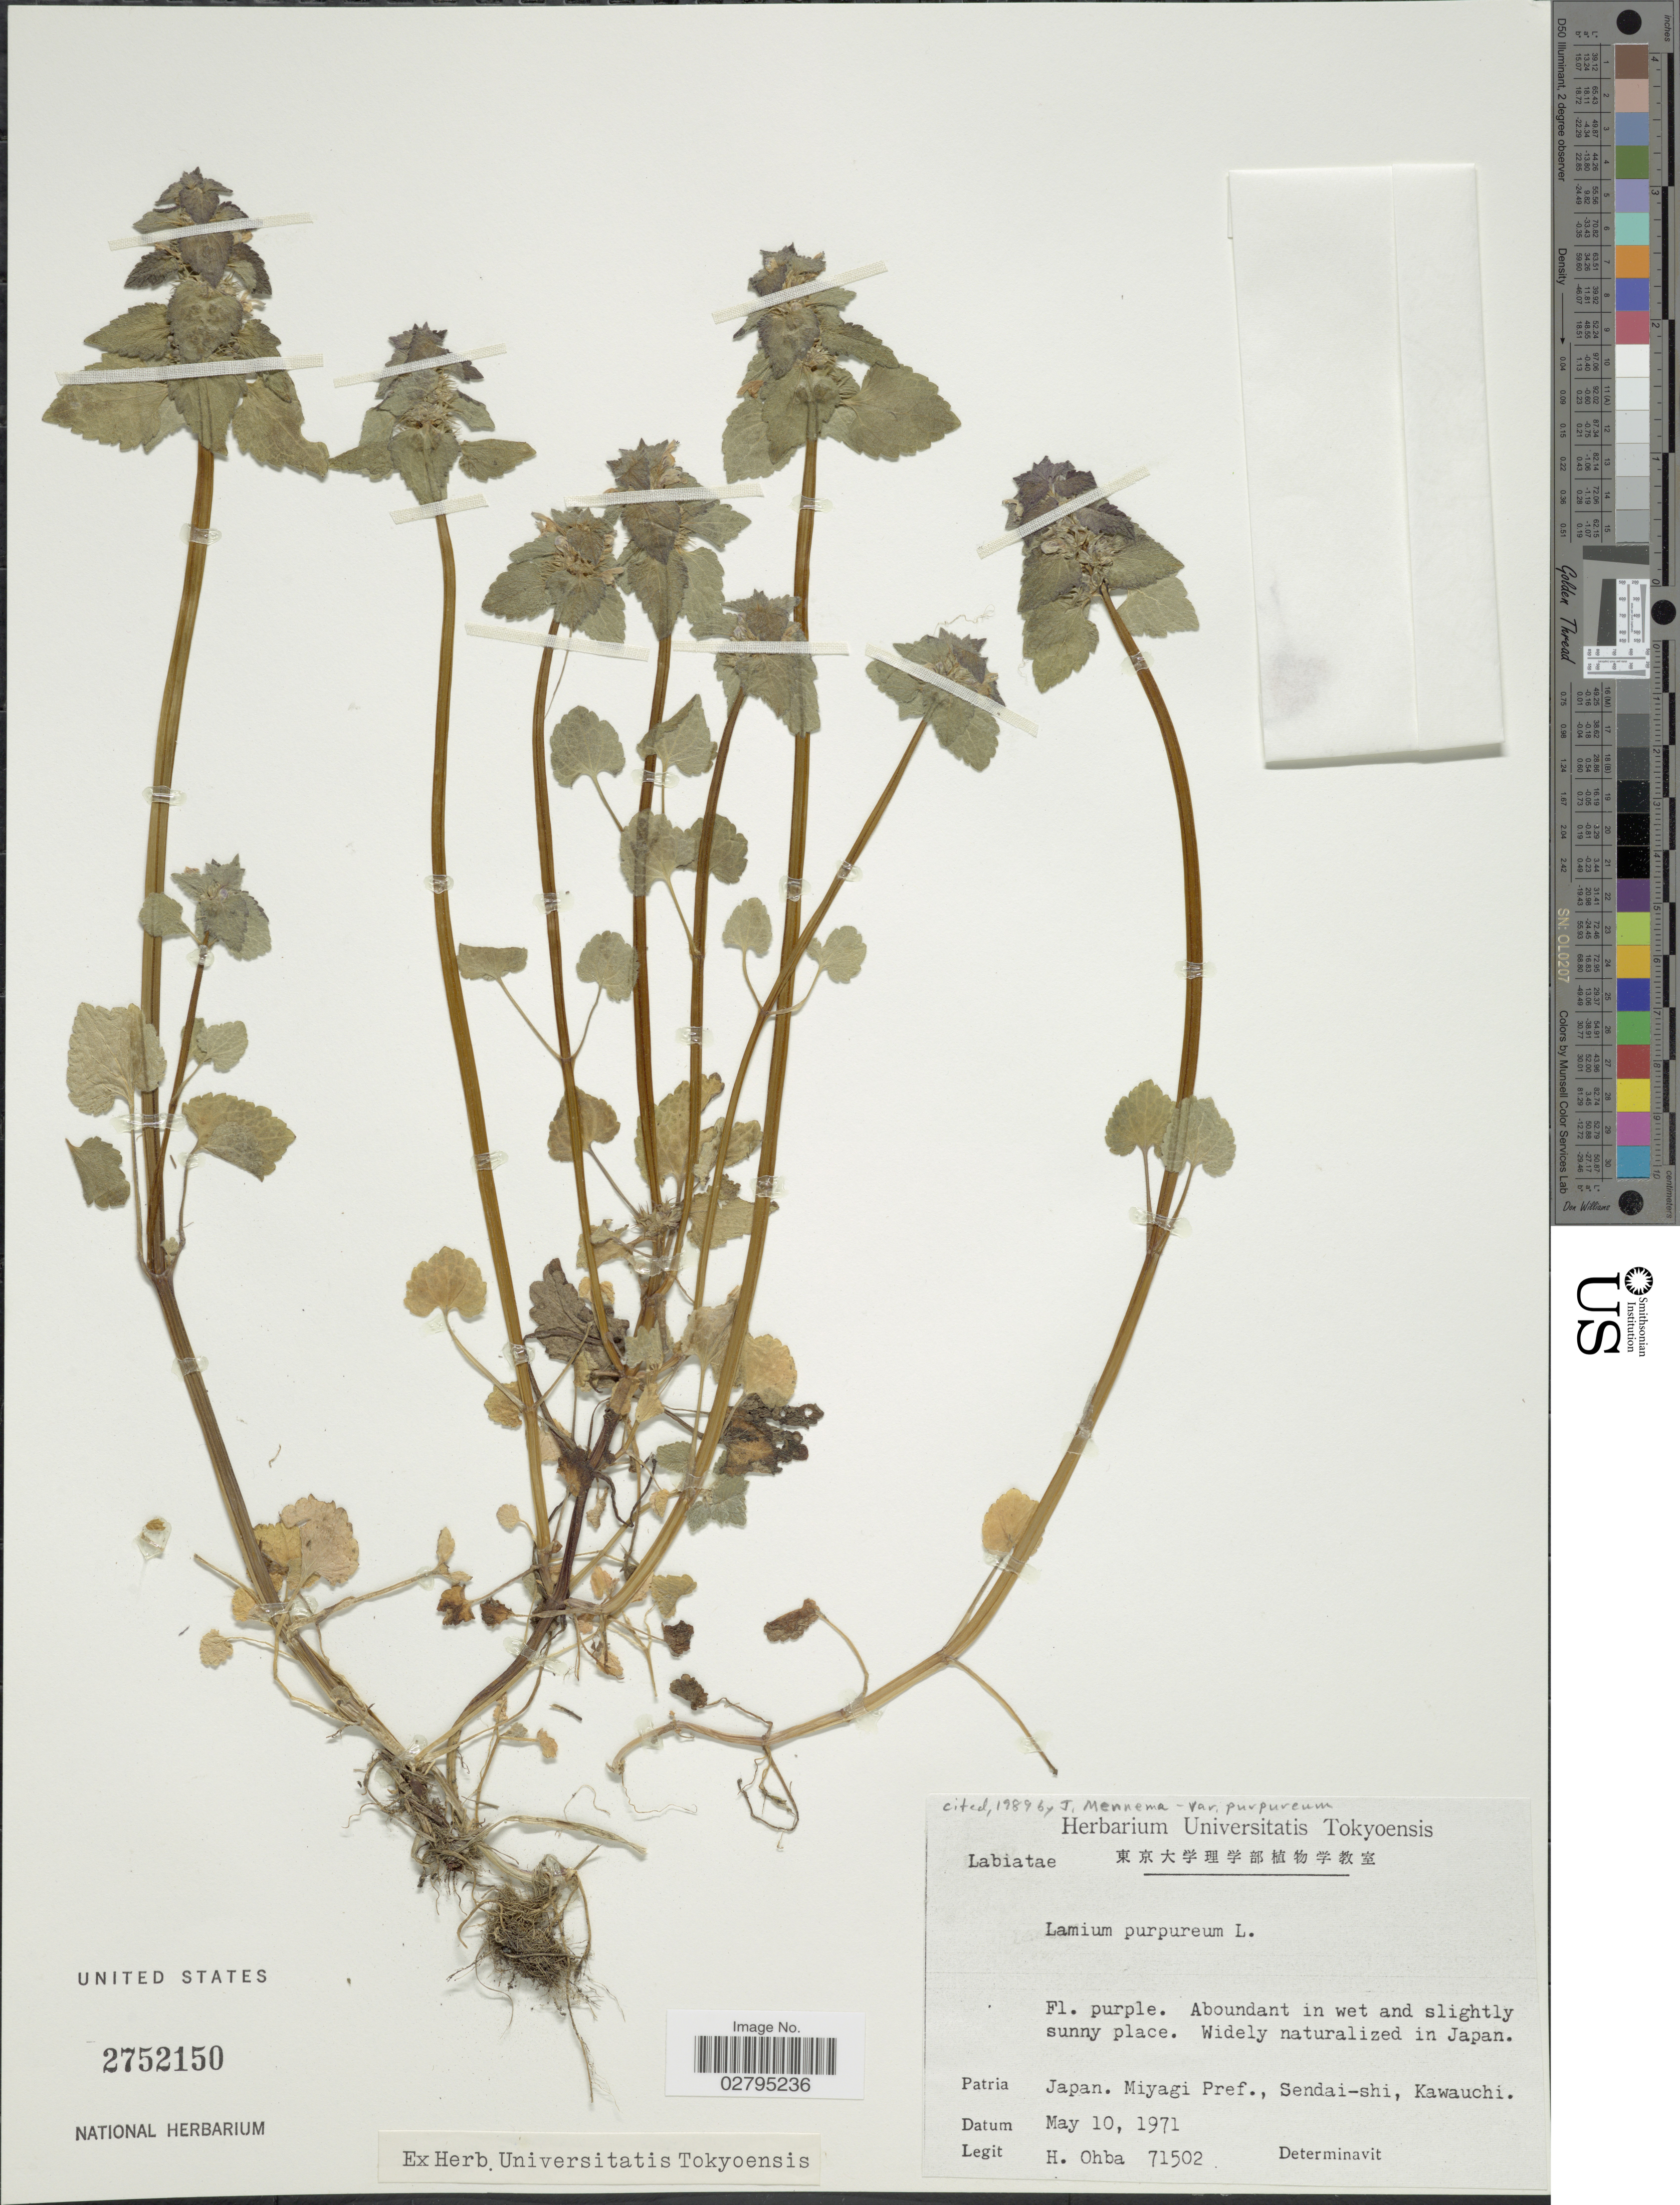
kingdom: Plantae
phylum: Tracheophyta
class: Magnoliopsida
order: Lamiales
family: Lamiaceae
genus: Lamium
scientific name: Lamium purpureum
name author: L.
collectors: H. Ohba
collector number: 71502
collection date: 1971-05-10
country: Japan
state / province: Miyagi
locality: Sendai-shi, Kawauchi.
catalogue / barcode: US 2752150